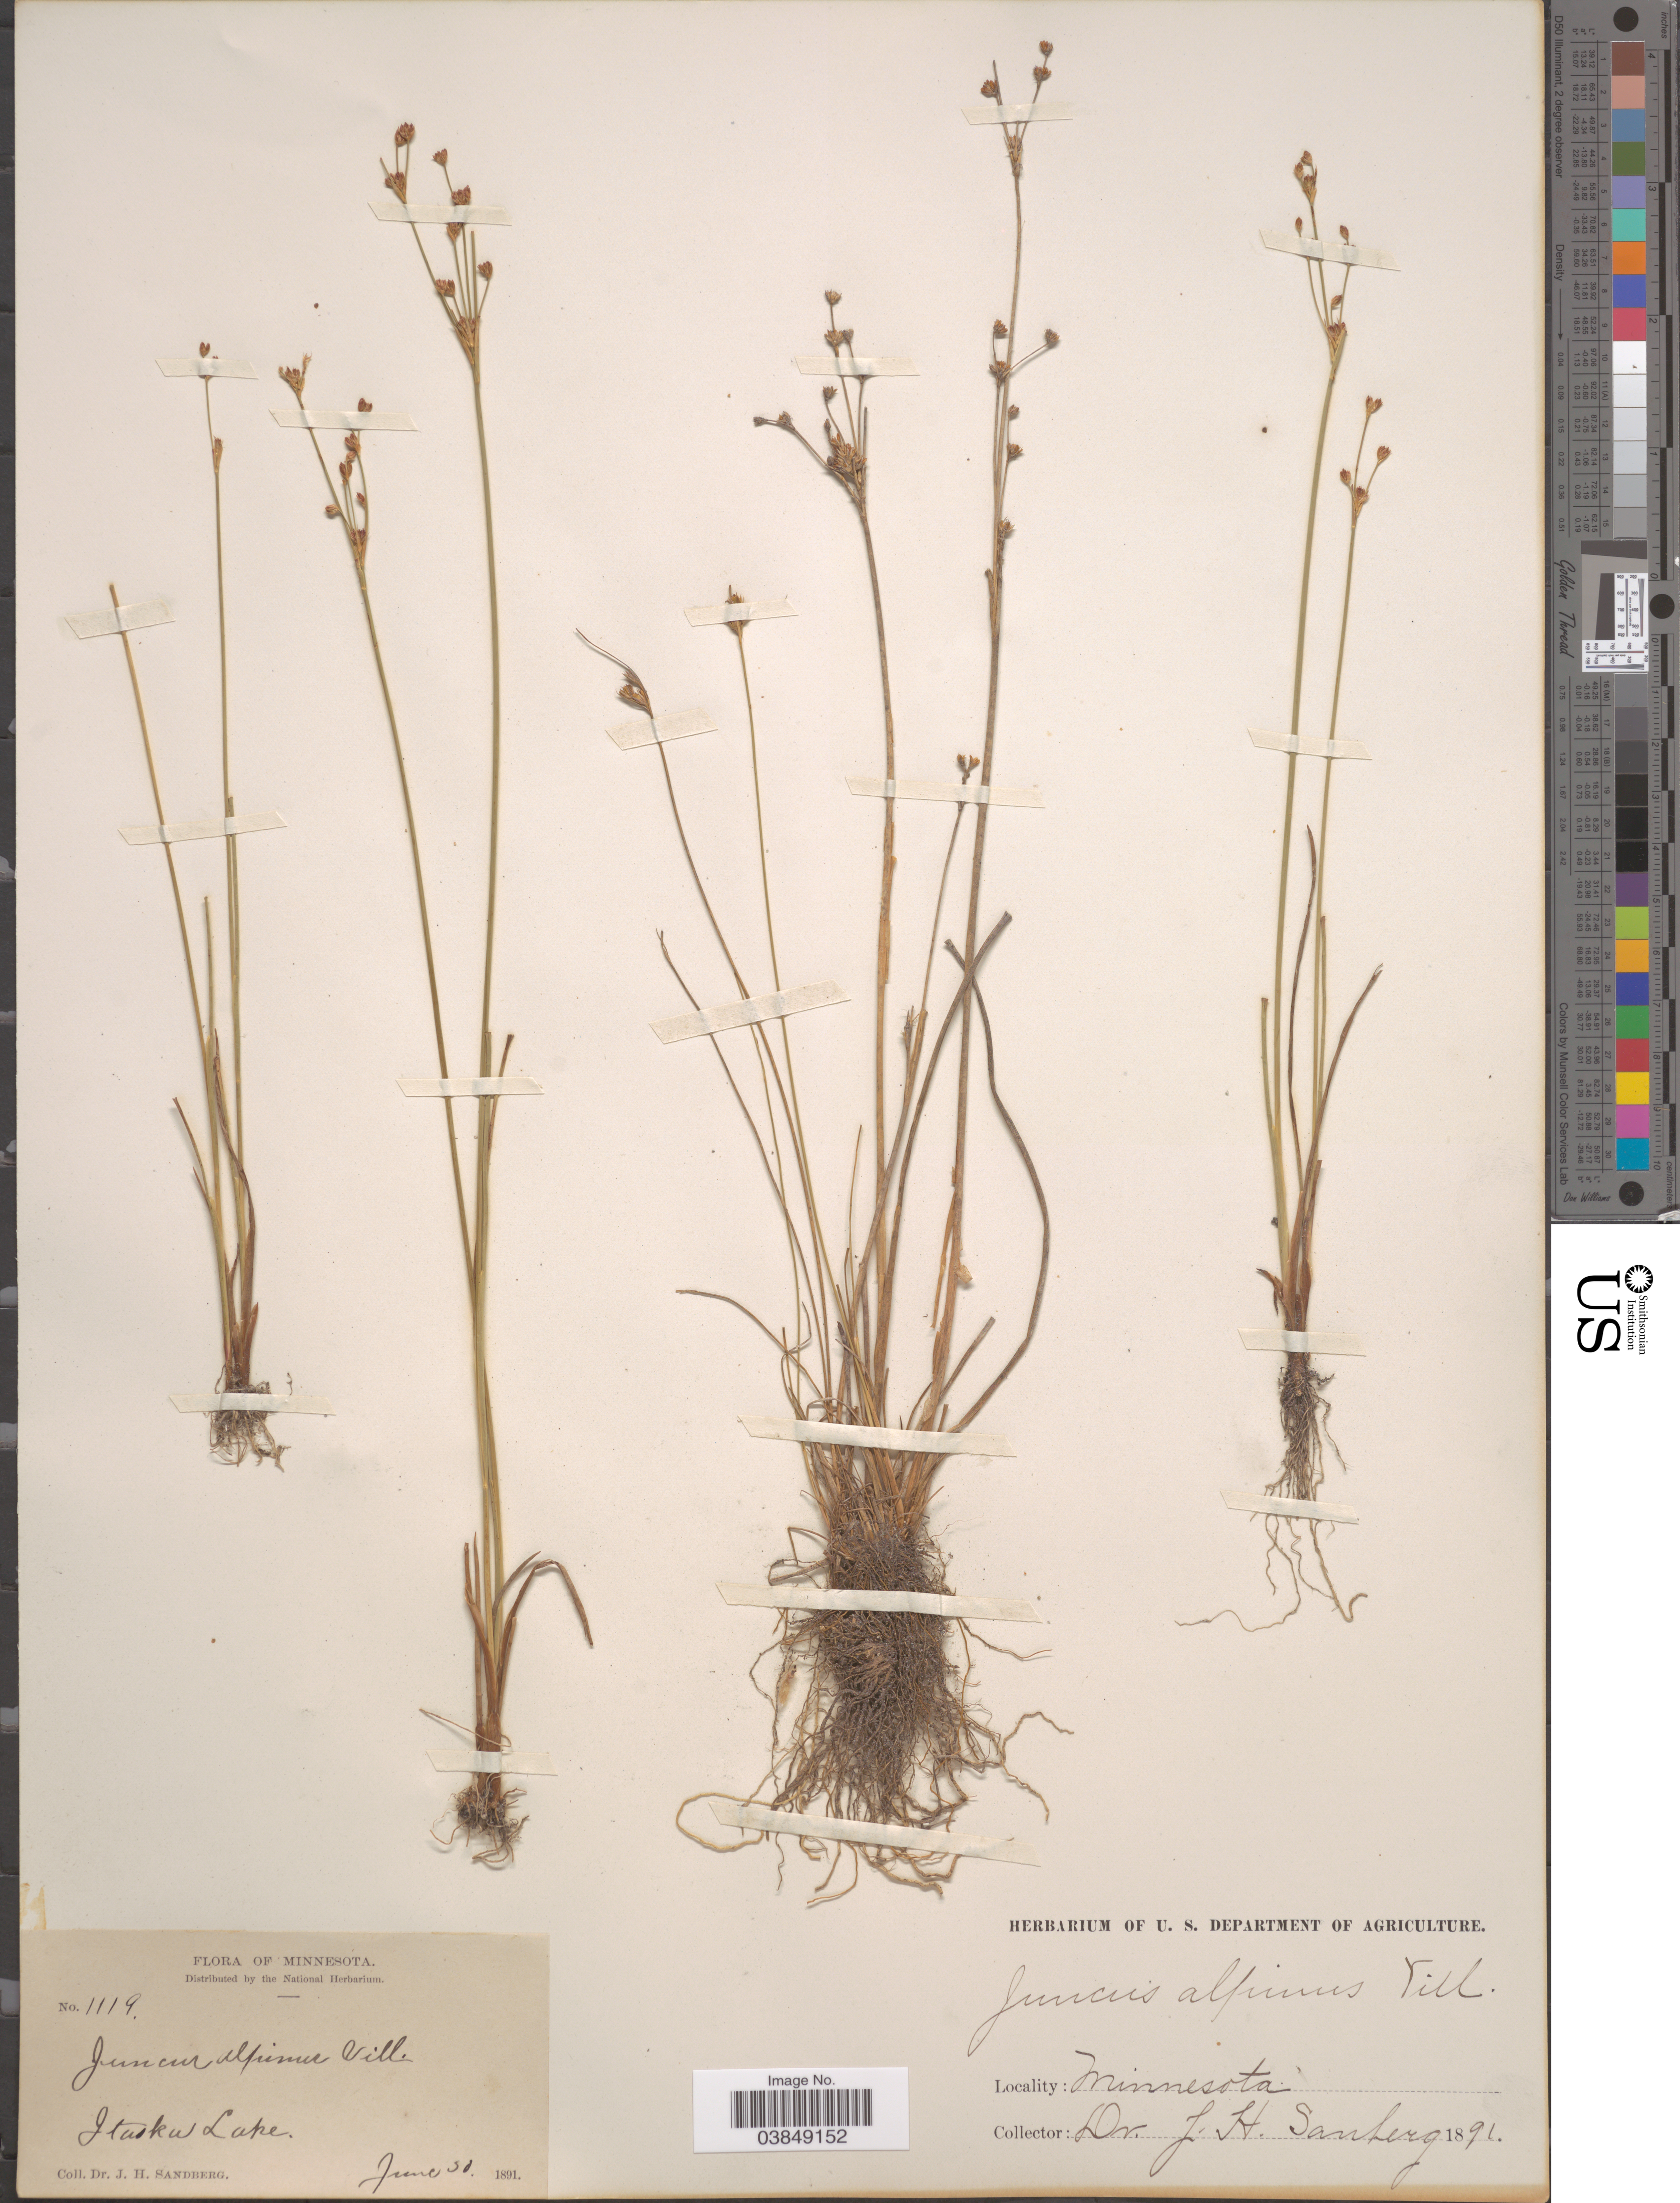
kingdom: Plantae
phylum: Tracheophyta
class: Liliopsida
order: Poales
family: Juncaceae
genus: Juncus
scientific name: Juncus alpinus var. rariflorus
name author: (Hartm.) Hartm.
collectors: J. H. Sandberg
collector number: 1119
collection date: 1891-06-30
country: United States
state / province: Minnesota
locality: Itaska Lake.